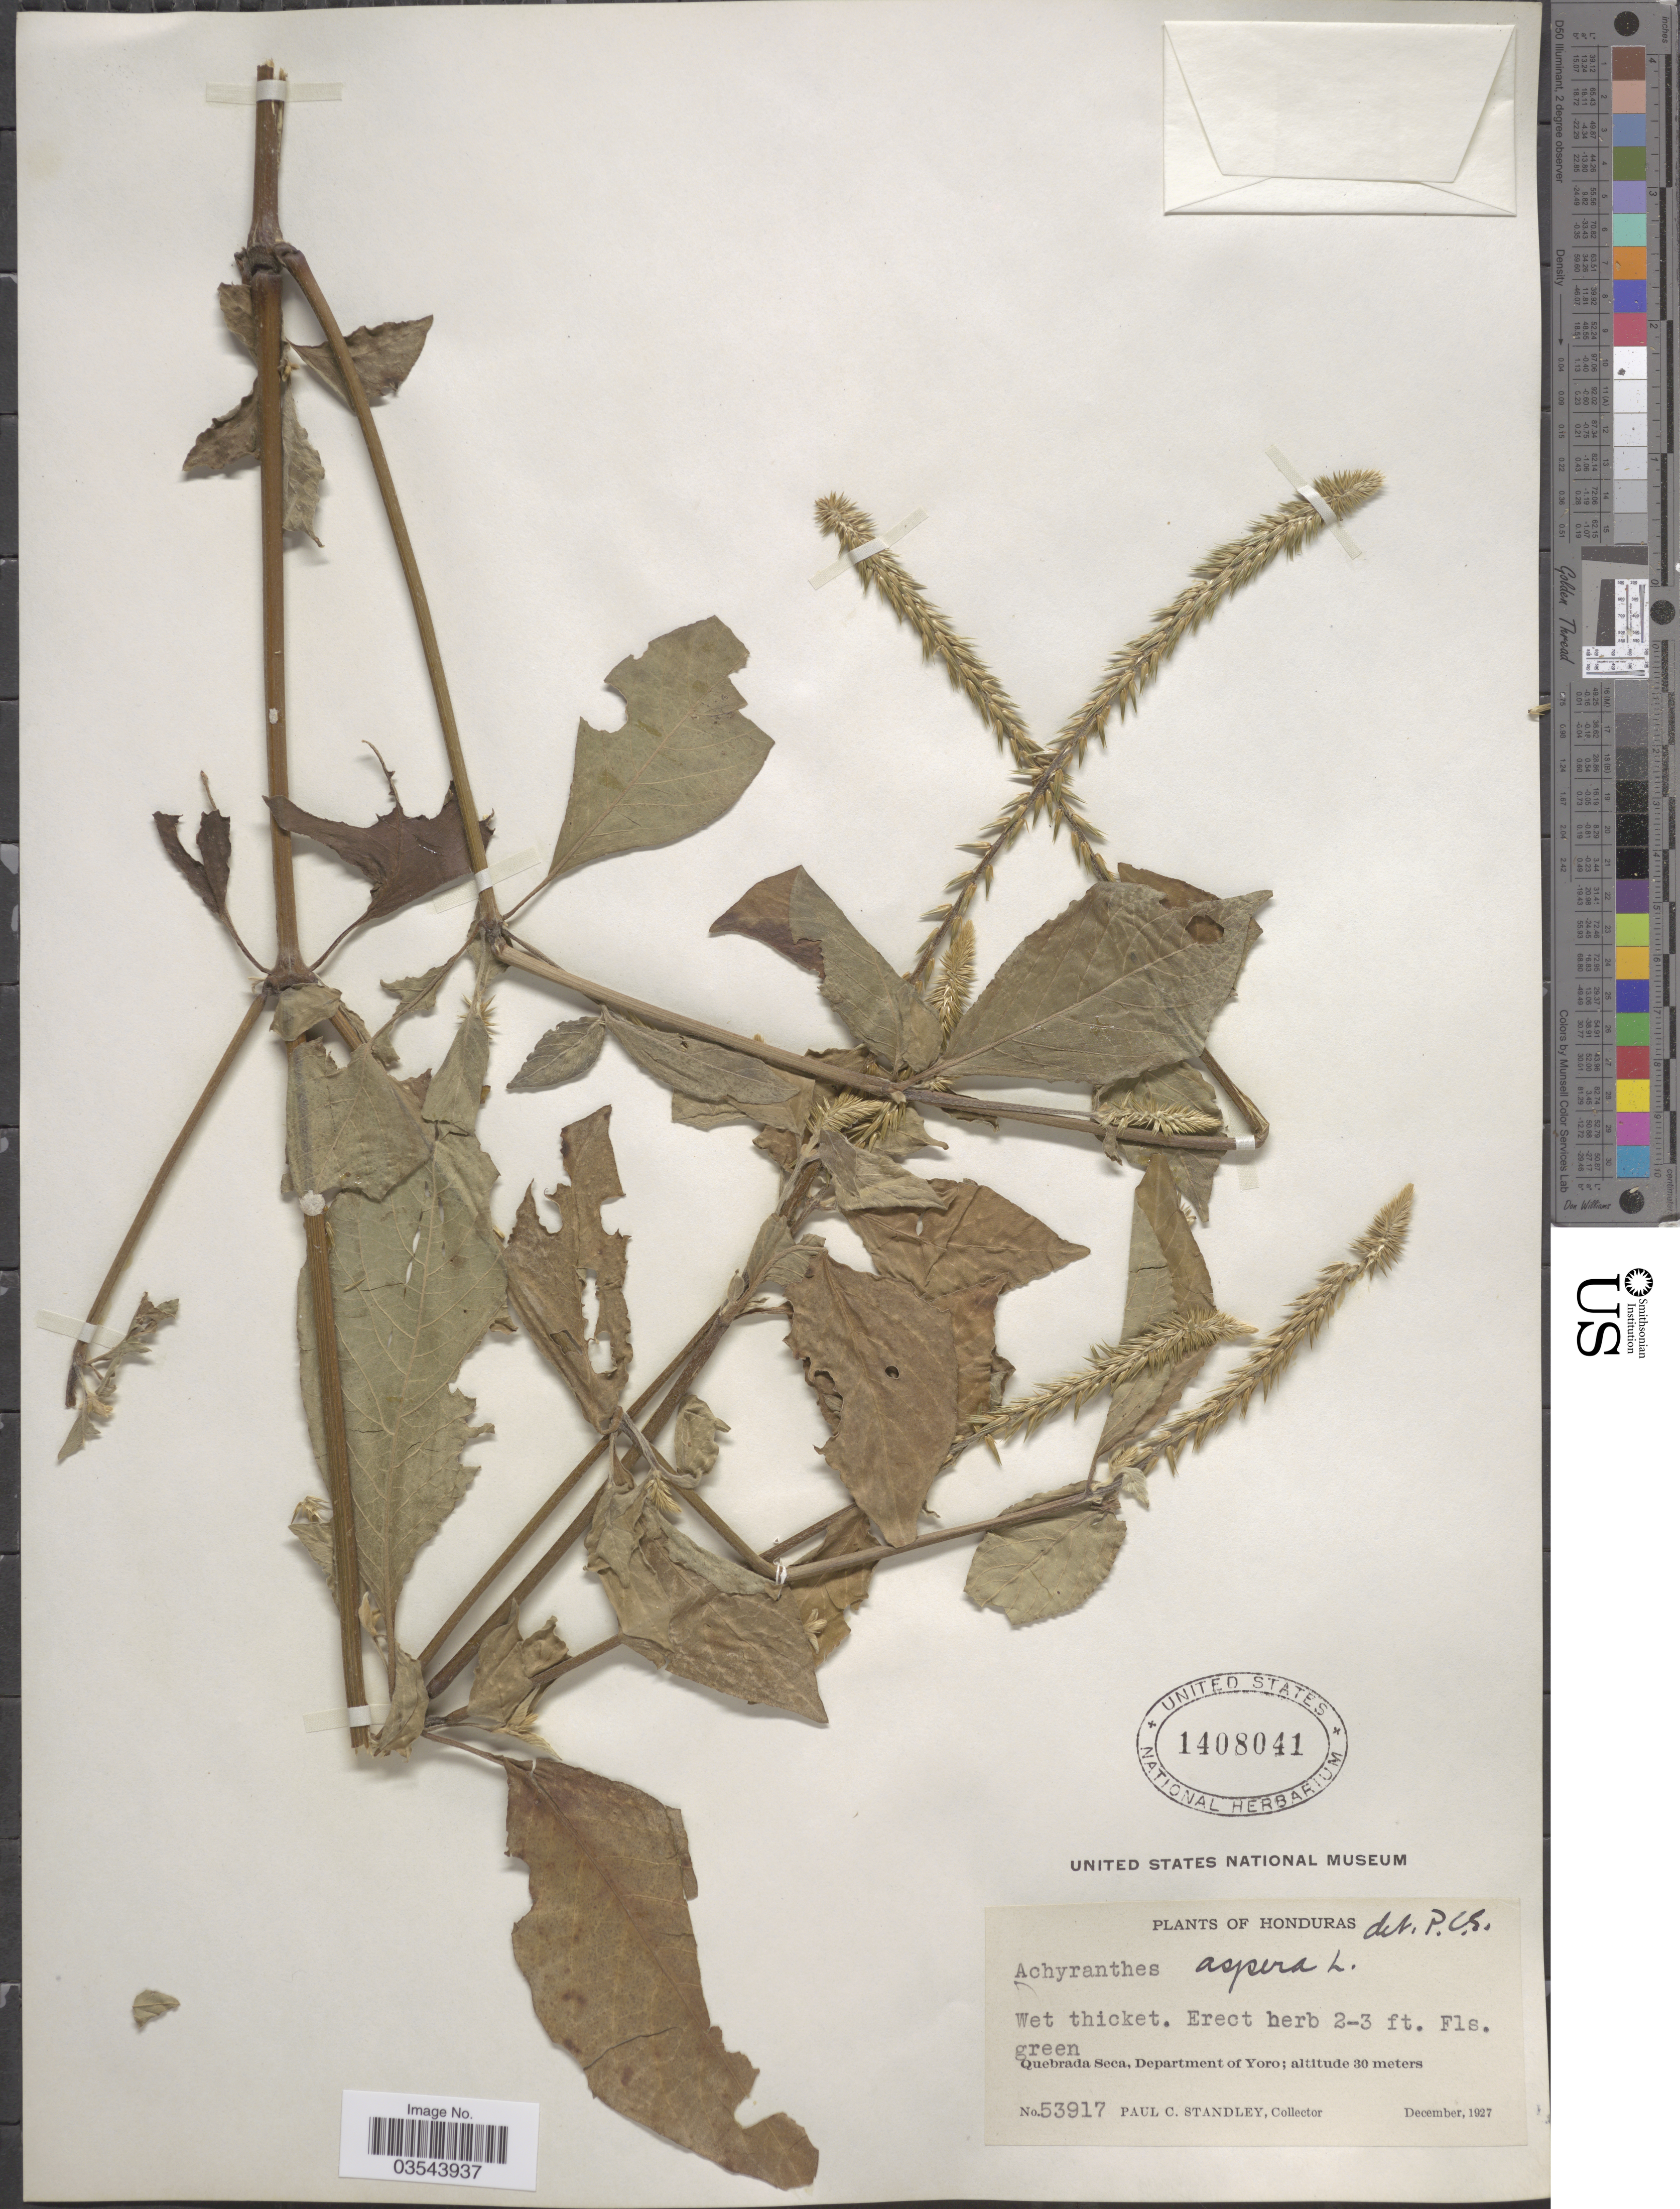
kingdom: Plantae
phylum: Tracheophyta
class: Magnoliopsida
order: Caryophyllales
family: Amaranthaceae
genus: Achyranthes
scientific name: Achyranthes aspera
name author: L.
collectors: P. C. Standley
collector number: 53917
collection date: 1927-12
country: Honduras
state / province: Yoro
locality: Quebrada Seca, Department of Yoro.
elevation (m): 30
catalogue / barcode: US 1408041